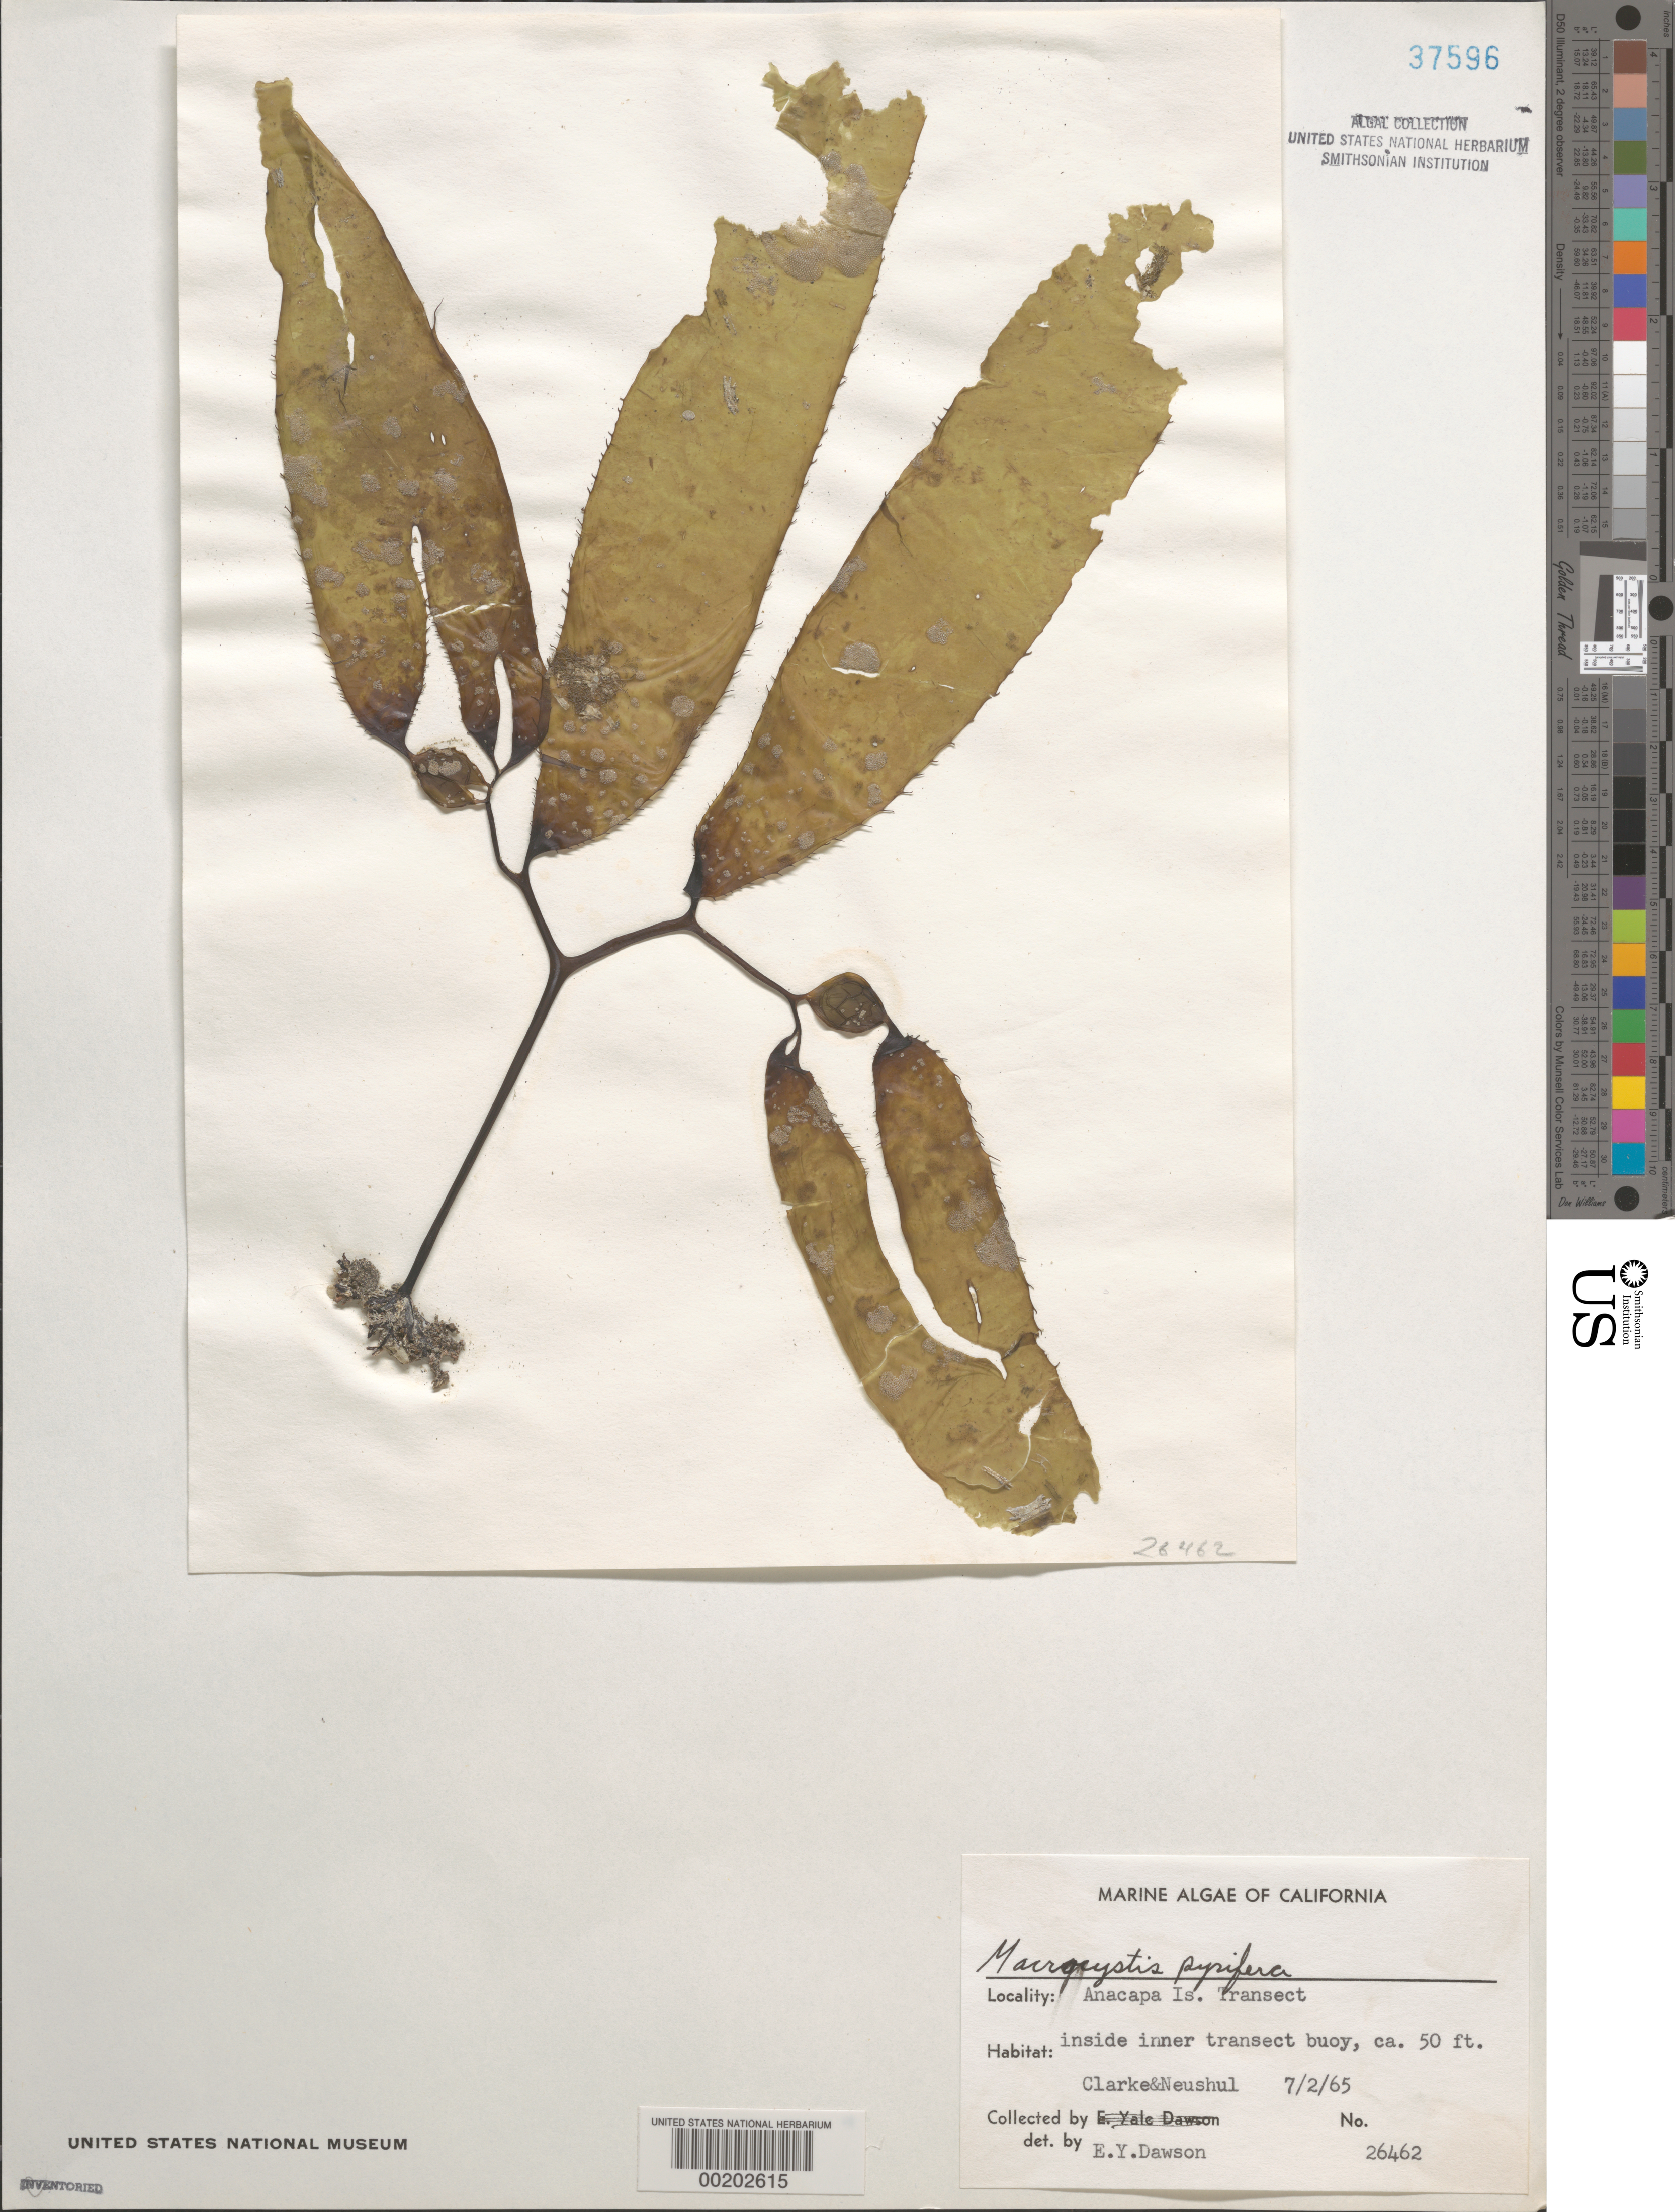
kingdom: Chromista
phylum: Ochrophyta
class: Phaeophyceae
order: Laminariales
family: Laminariaceae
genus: Macrocystis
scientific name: Macrocystis pyrifera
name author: (L.) C. Agardh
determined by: Dawson, E. Y.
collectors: W. Clarke & M. Neushul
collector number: EYD 26462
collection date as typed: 02 Jul 1965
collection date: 1965-07-02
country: United States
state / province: California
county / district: Ventura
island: Anacapa Island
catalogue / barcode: US 37596